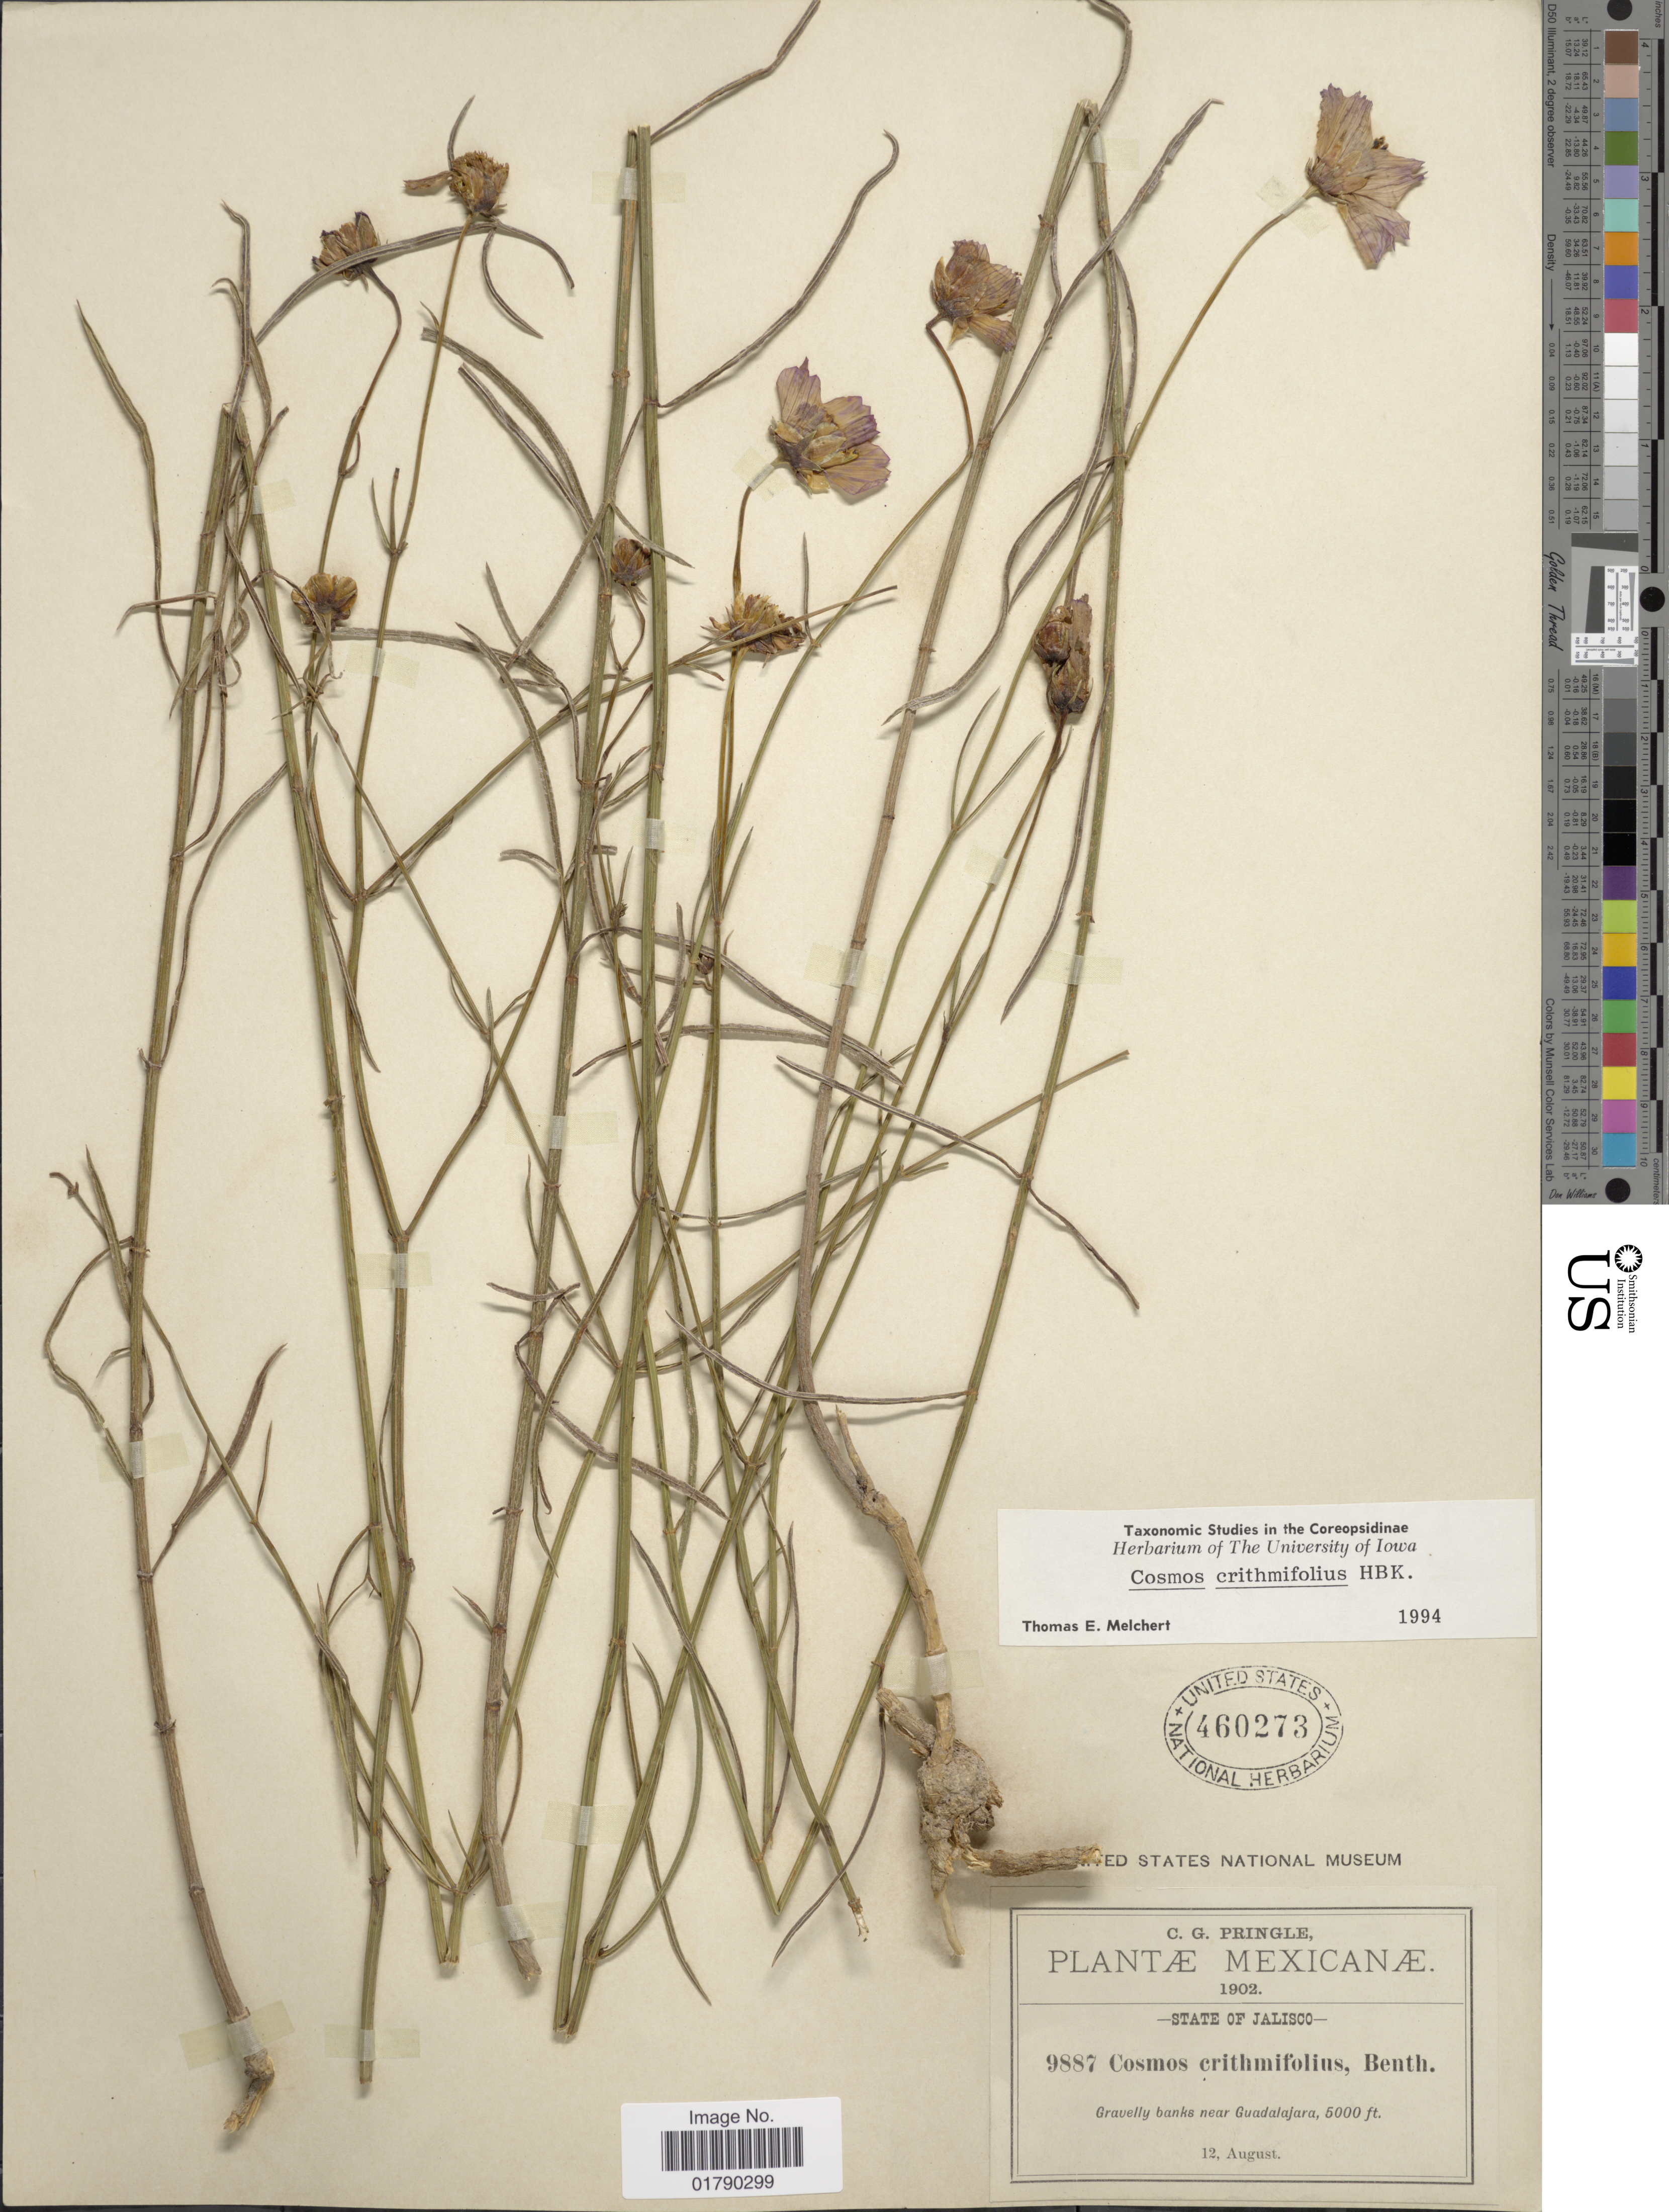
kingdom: Plantae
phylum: Tracheophyta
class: Magnoliopsida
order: Asterales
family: Asteraceae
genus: Cosmos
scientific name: Cosmos crithmifolius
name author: Kunth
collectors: C. G. Pringle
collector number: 9887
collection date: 1902-08-12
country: Mexico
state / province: Jalisco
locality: Gravelly banks near Guadalajara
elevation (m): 1524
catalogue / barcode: US 460273